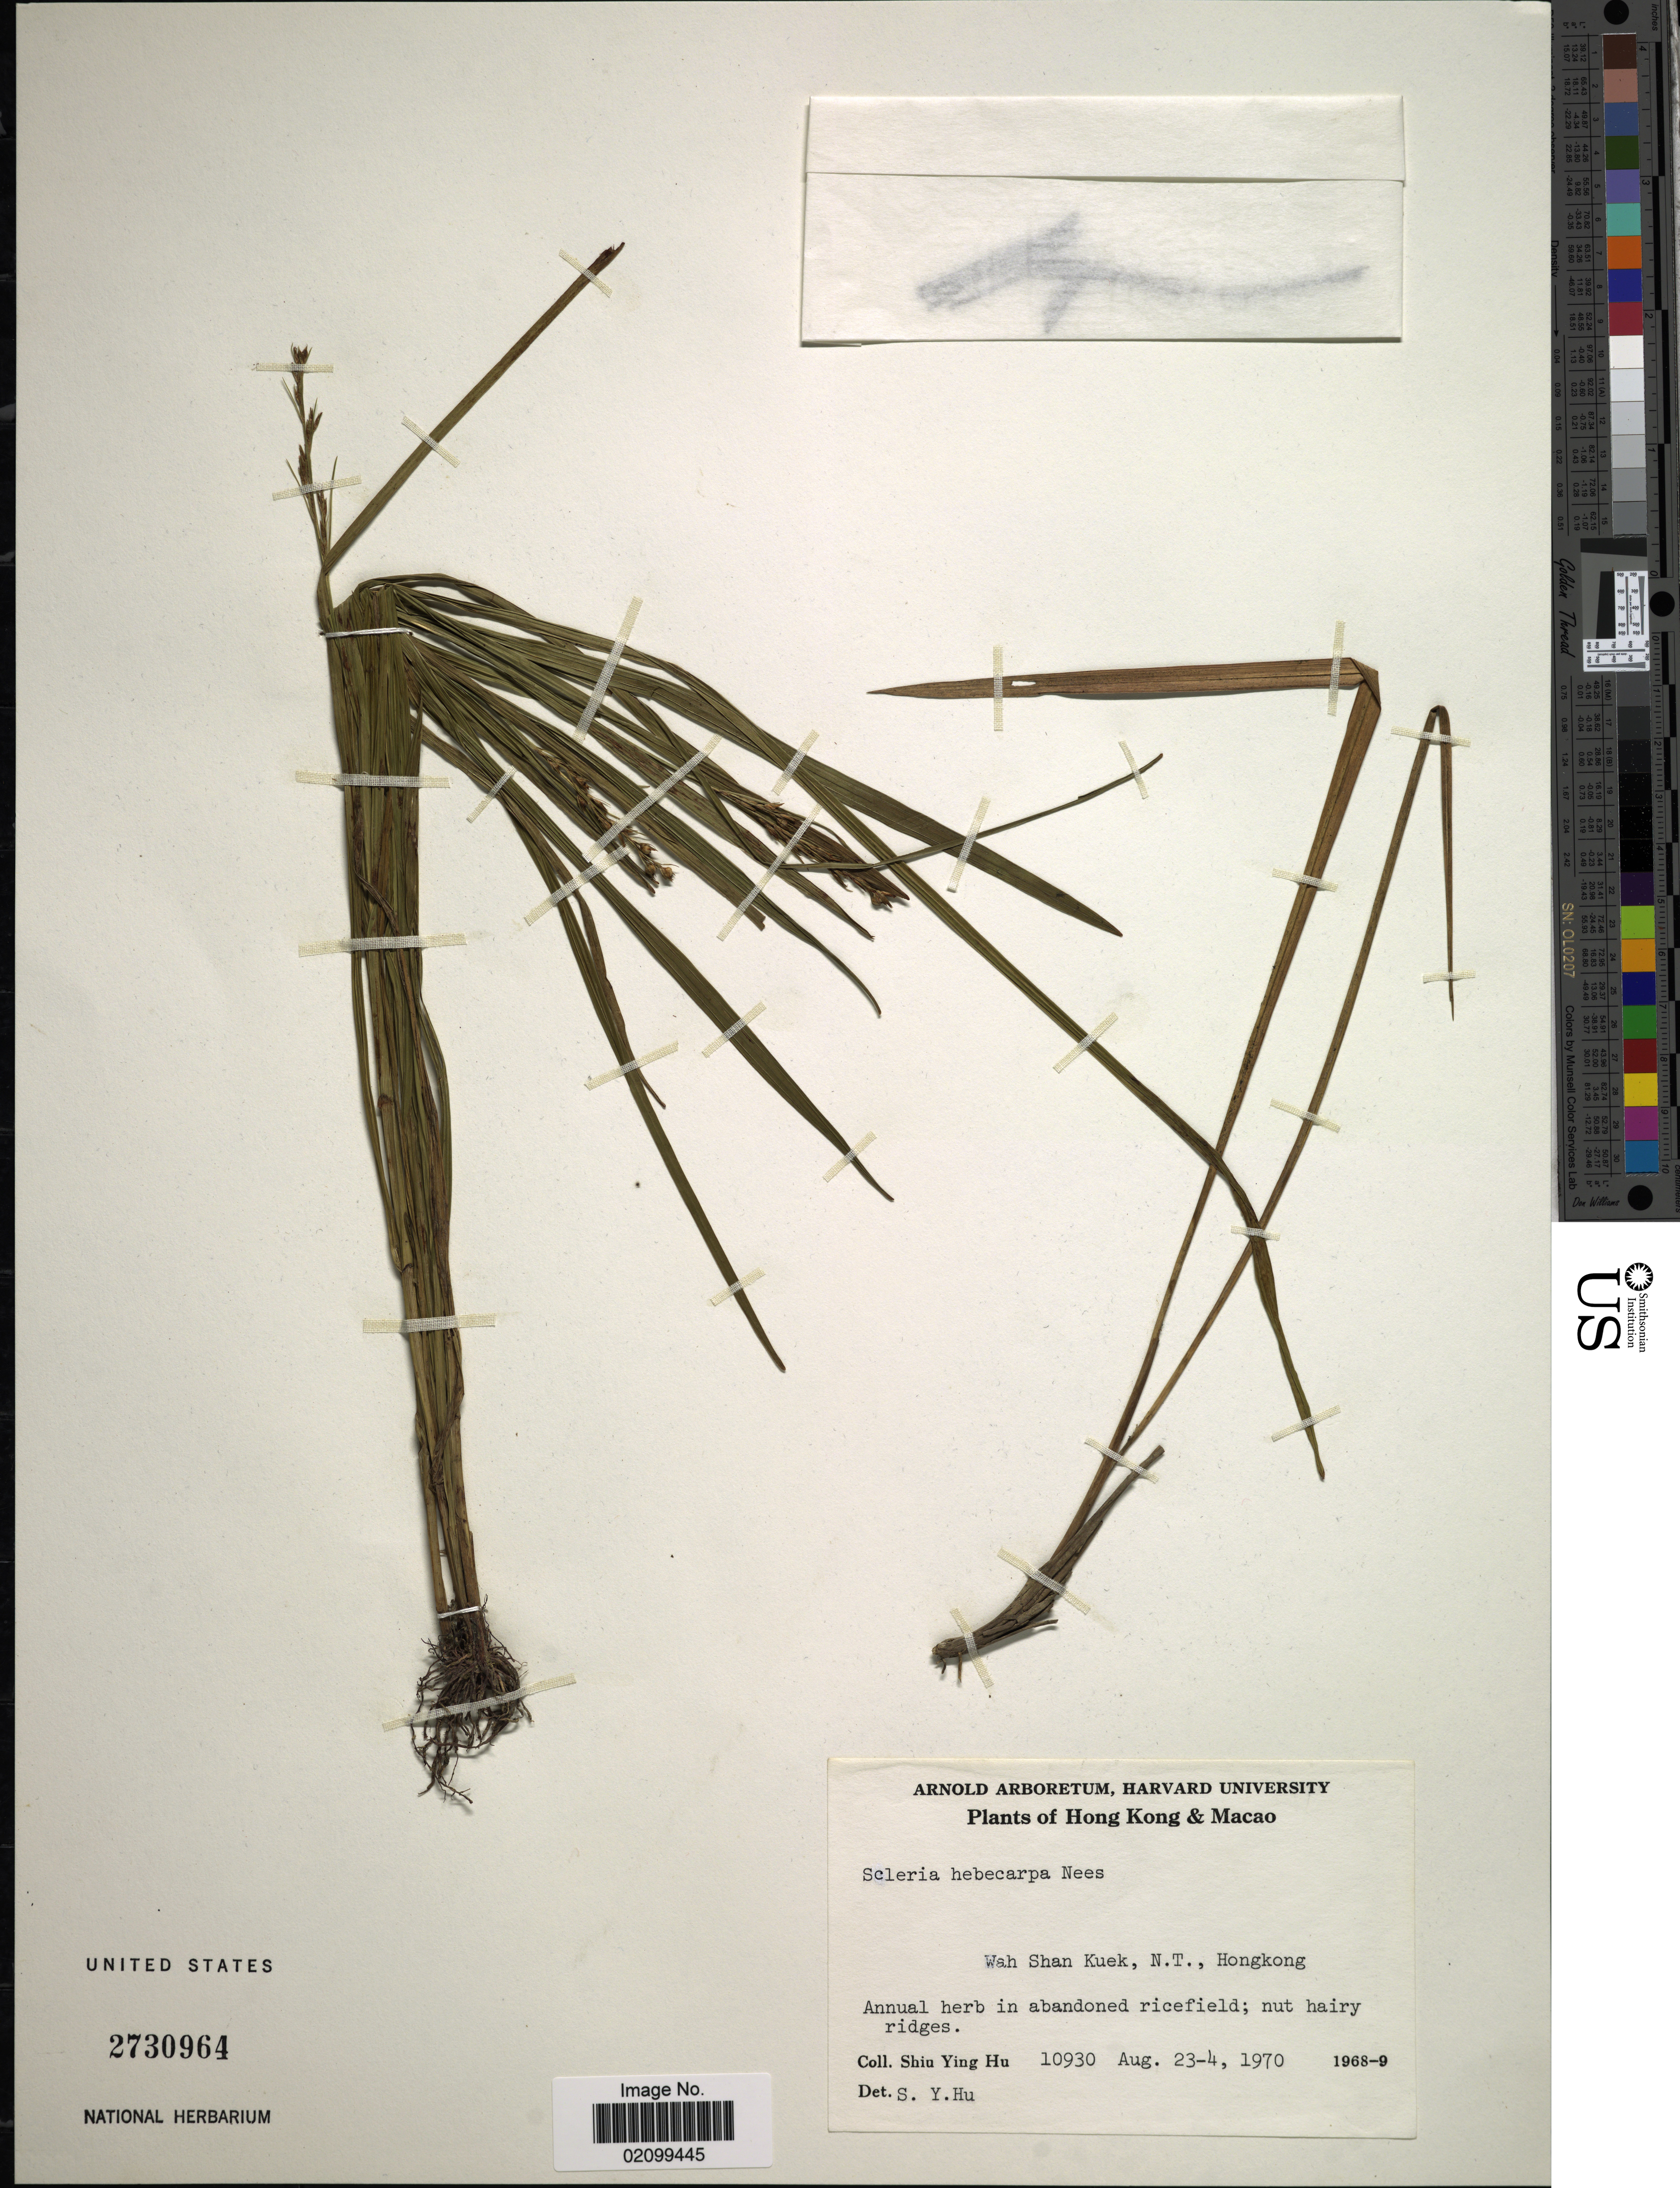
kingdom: Plantae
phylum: Tracheophyta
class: Liliopsida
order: Poales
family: Cyperaceae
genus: Scleria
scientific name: Scleria sp.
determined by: Strong, Mark T., (BOT), Smithsonian Institution - National Museum of Natural History (UNITED STATES)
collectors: S. Y. Hu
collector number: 10930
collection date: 1970-08-04/1970-08-23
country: China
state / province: Hong Kong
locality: Macao. Wah Shan Kuek, N.T.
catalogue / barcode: US 2730964